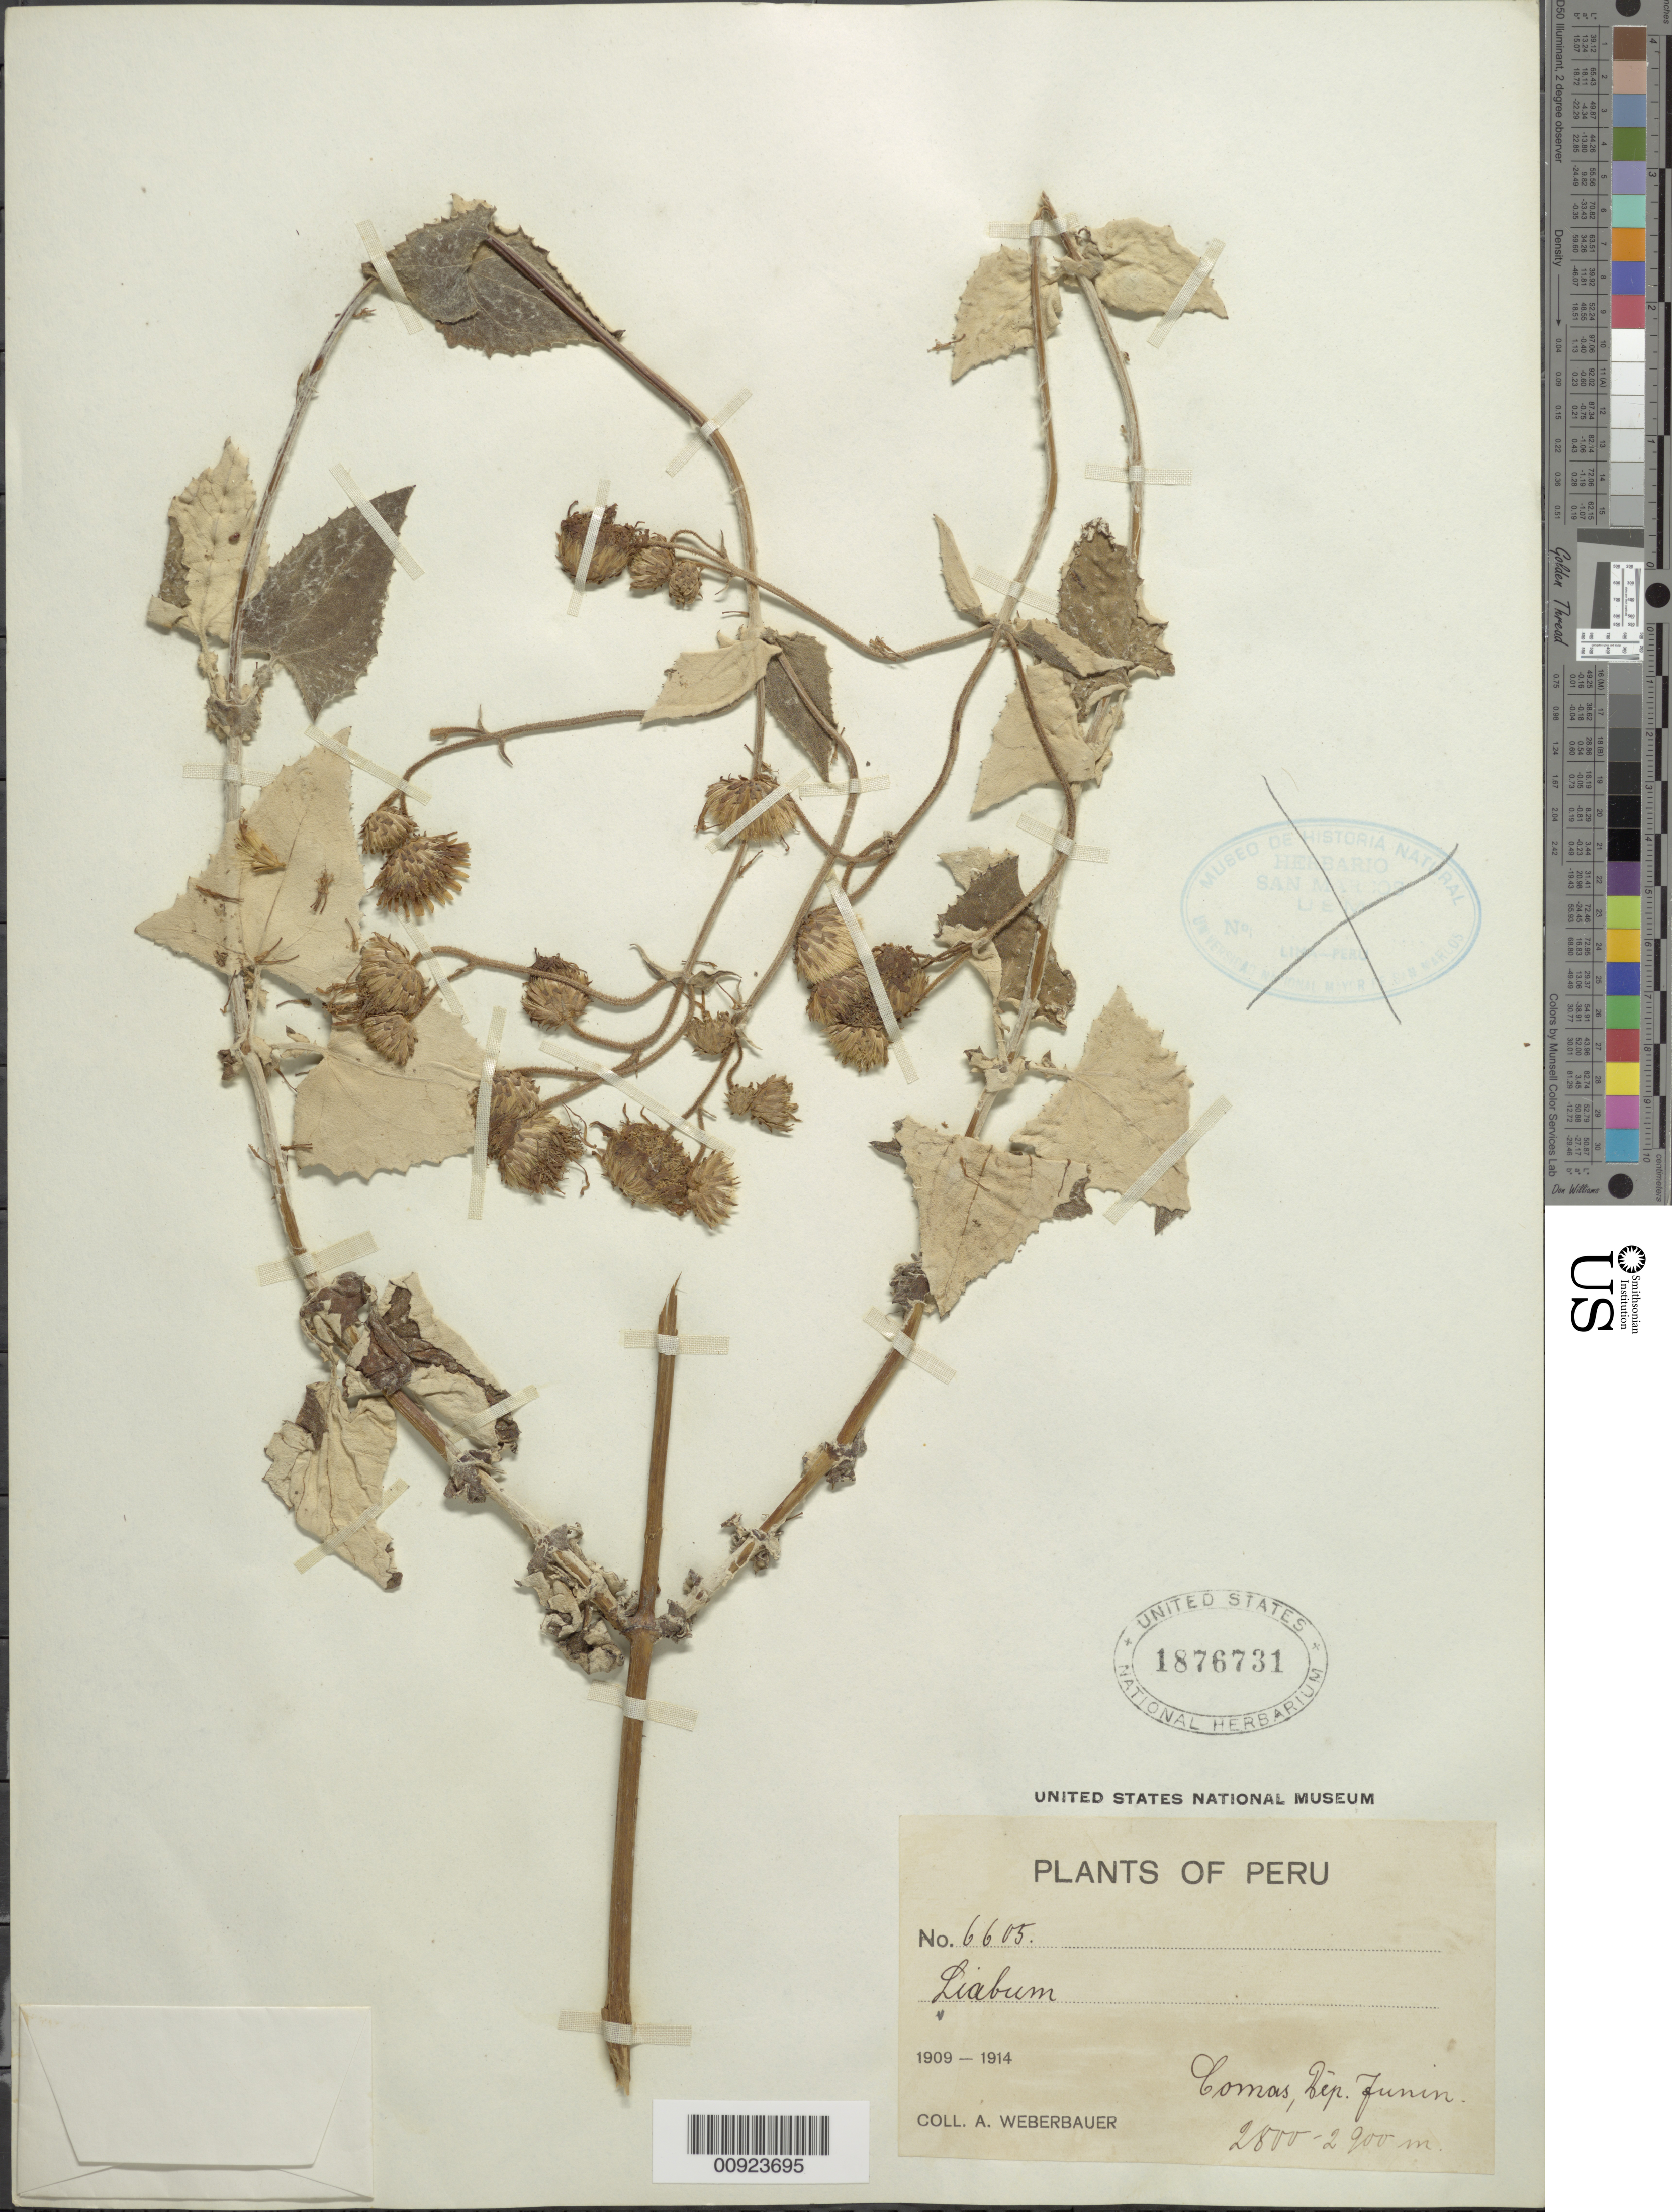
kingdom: Plantae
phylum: Tracheophyta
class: Magnoliopsida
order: Asterales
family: Asteraceae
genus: Munnozia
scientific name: Munnozia pinnulosa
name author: (Kuntze) H. Rob. & Brettell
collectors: A. Weberbauer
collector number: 6605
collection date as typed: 1909 to 1914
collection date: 1909/1914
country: Peru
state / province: Junín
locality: Lomas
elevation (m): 2800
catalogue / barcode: US 1876731